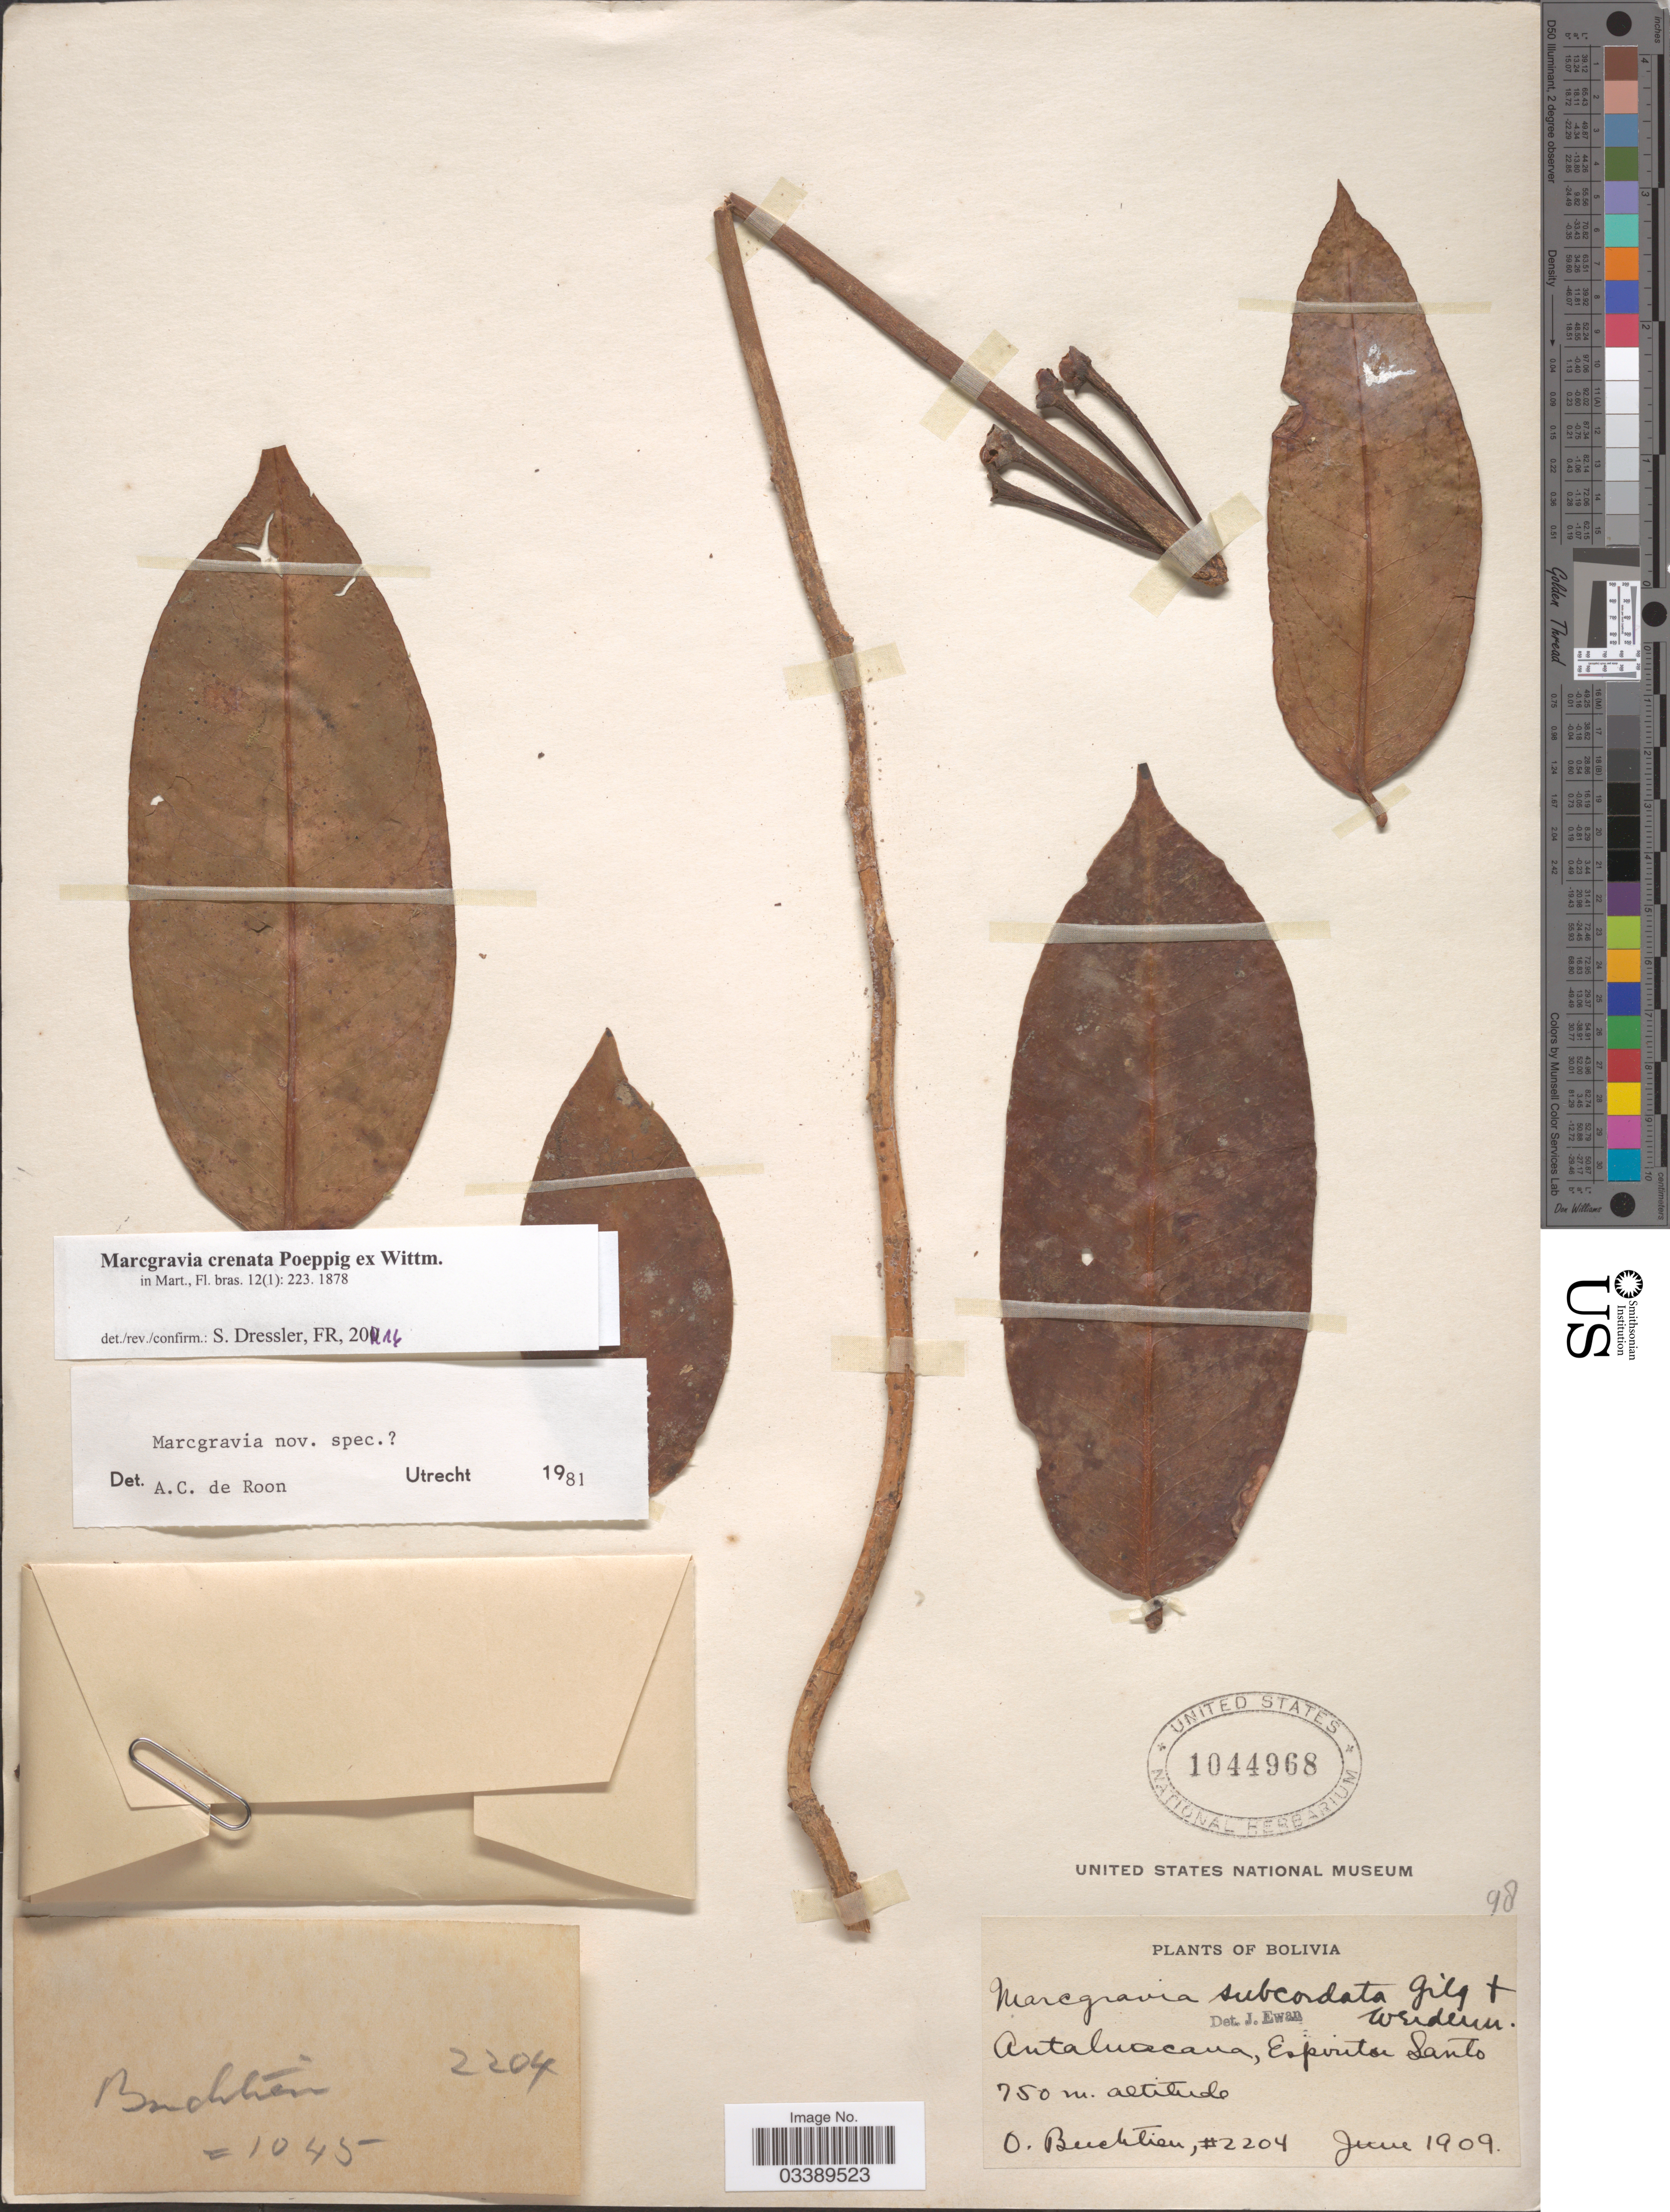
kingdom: Plantae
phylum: Tracheophyta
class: Magnoliopsida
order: Ericales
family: Marcgraviaceae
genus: Marcgravia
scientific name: Marcgravia crenata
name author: Poepp. ex Wittm.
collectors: O. Buchtien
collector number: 2204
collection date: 1909-06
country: Bolivia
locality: Antahuacana, Espiritu Santo.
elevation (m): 750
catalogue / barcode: US 1044968